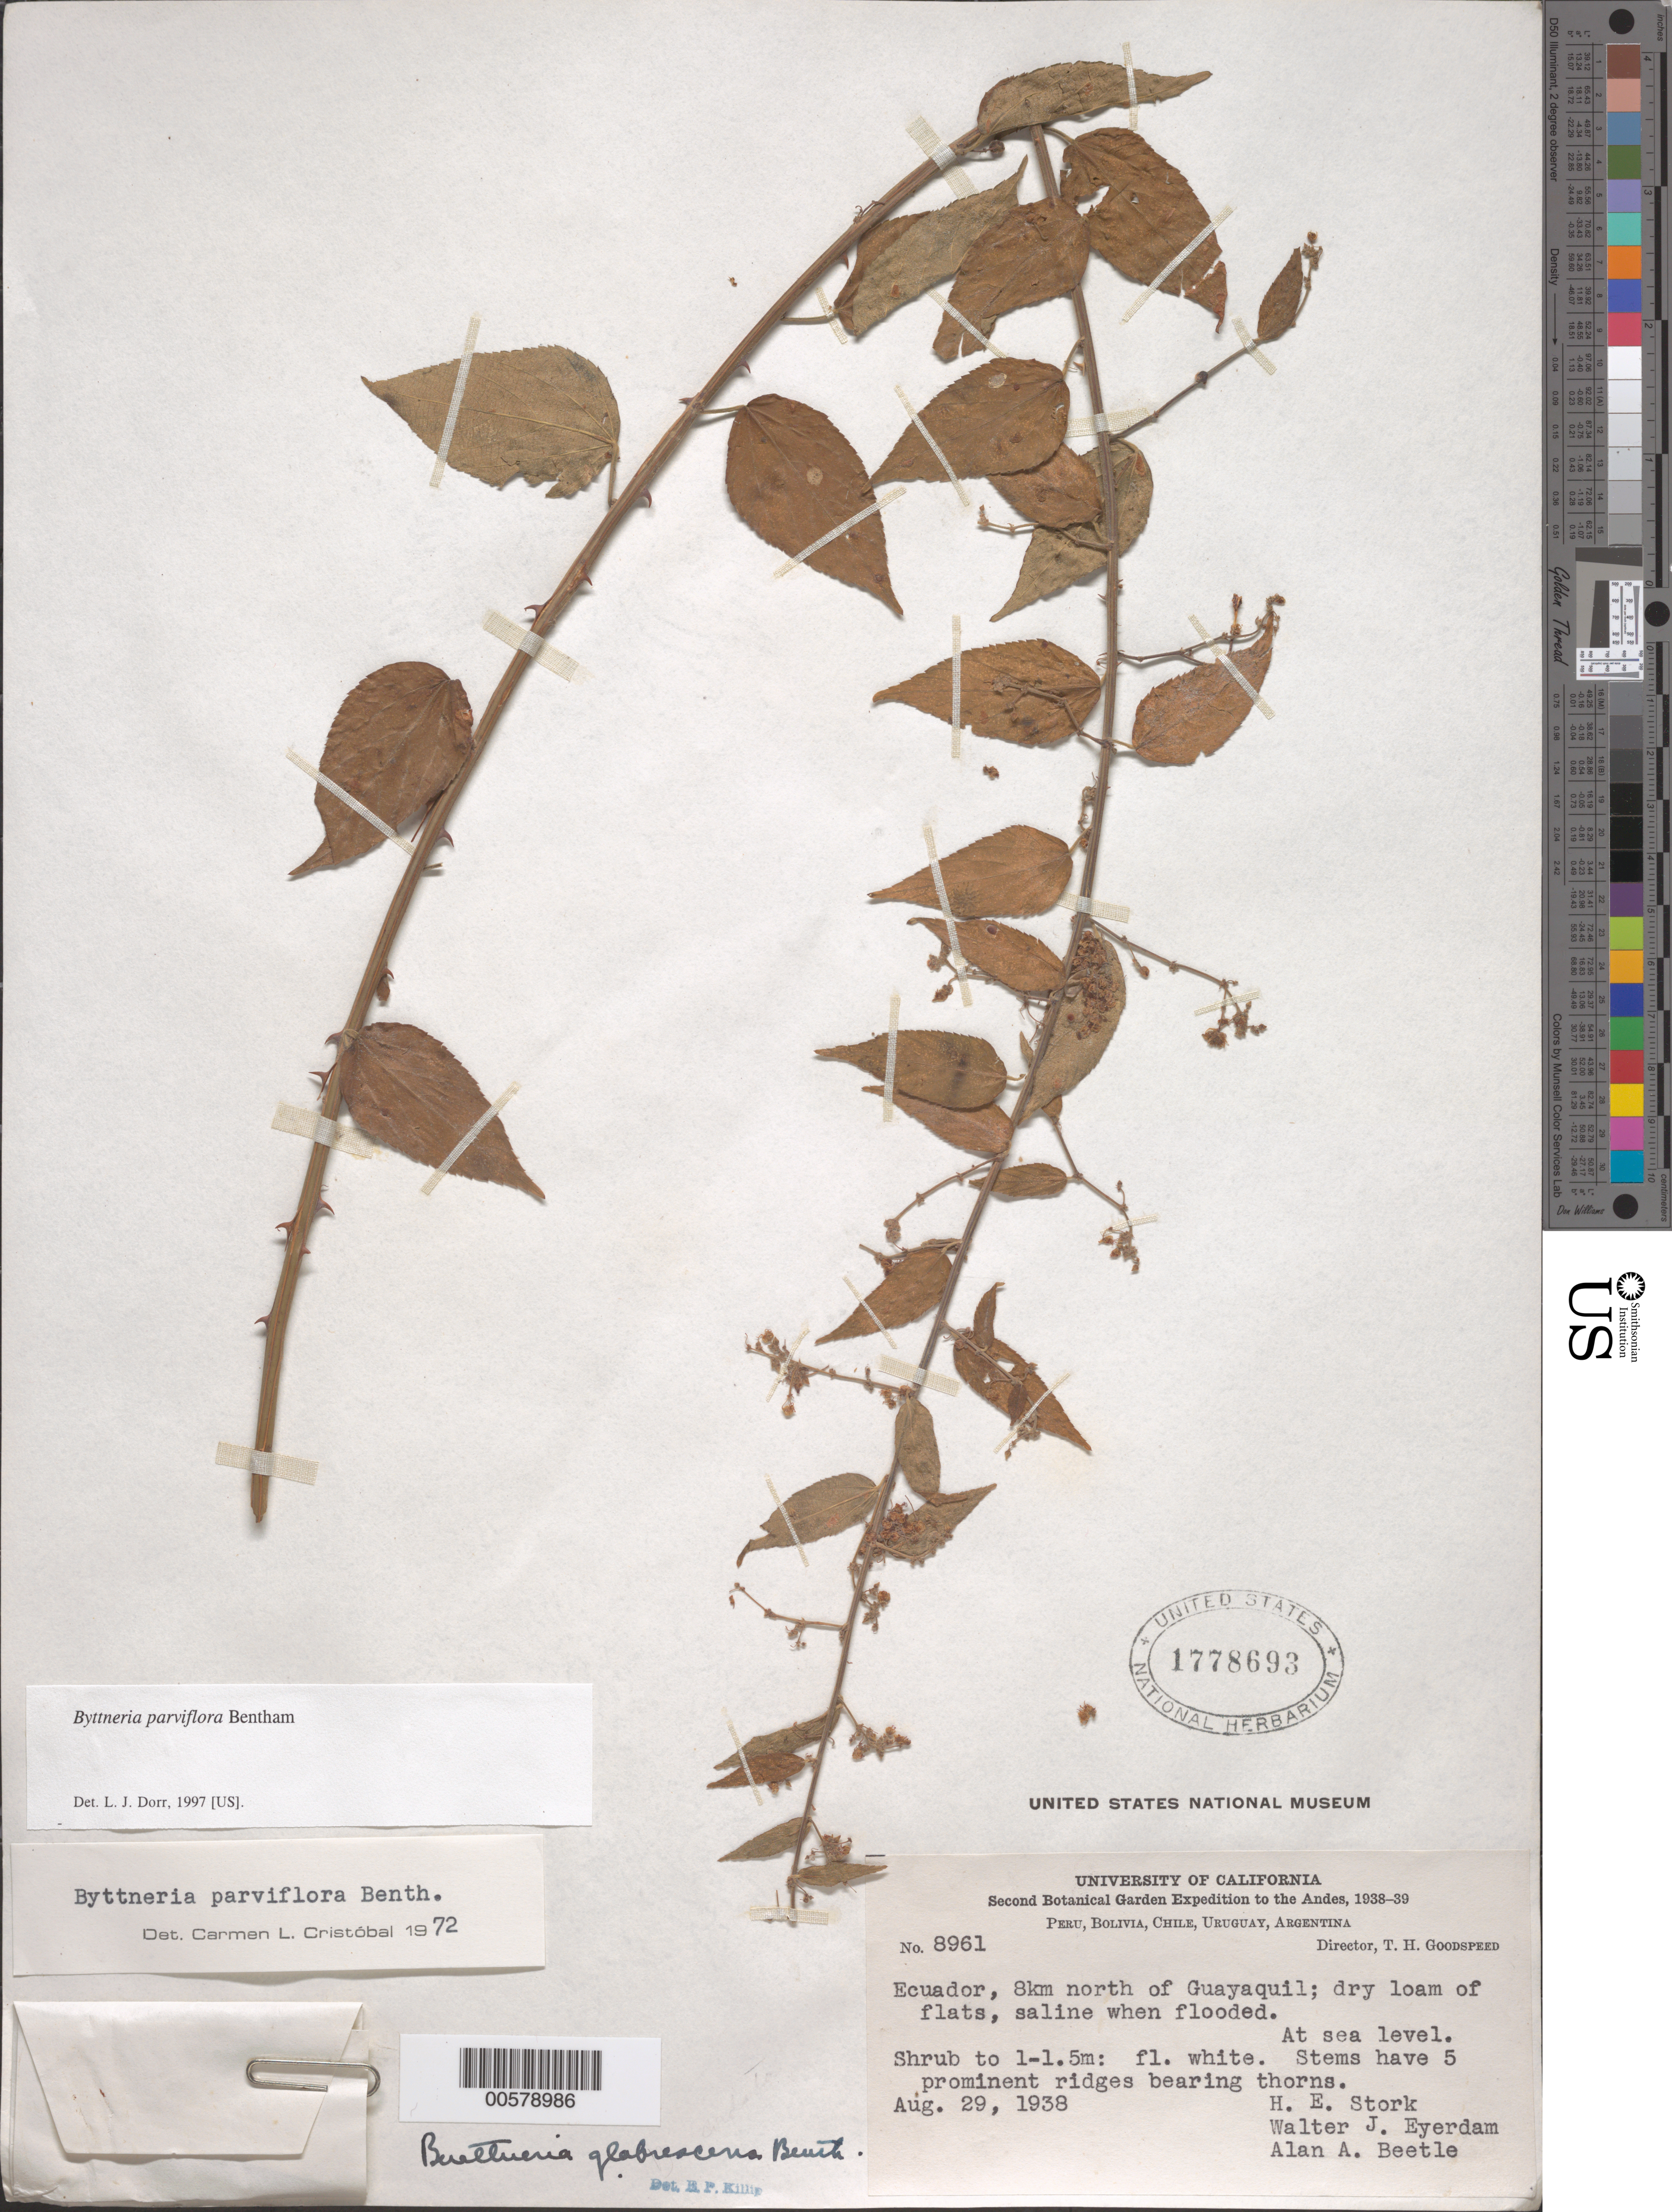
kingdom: Plantae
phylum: Tracheophyta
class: Magnoliopsida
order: Malvales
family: Malvaceae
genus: Byttneria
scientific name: Byttneria parviflora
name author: Benth.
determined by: Cristóbal, C. L.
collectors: H. E. Stork, W. J. Eyerdam & A. A. Beetle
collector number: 8961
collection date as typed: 29 Aug 1938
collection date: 1938-08-29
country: Ecuador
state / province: Guayas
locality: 8 km N of Guayaquil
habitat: Dry loam of flats, saline when flooded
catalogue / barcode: US 1778693